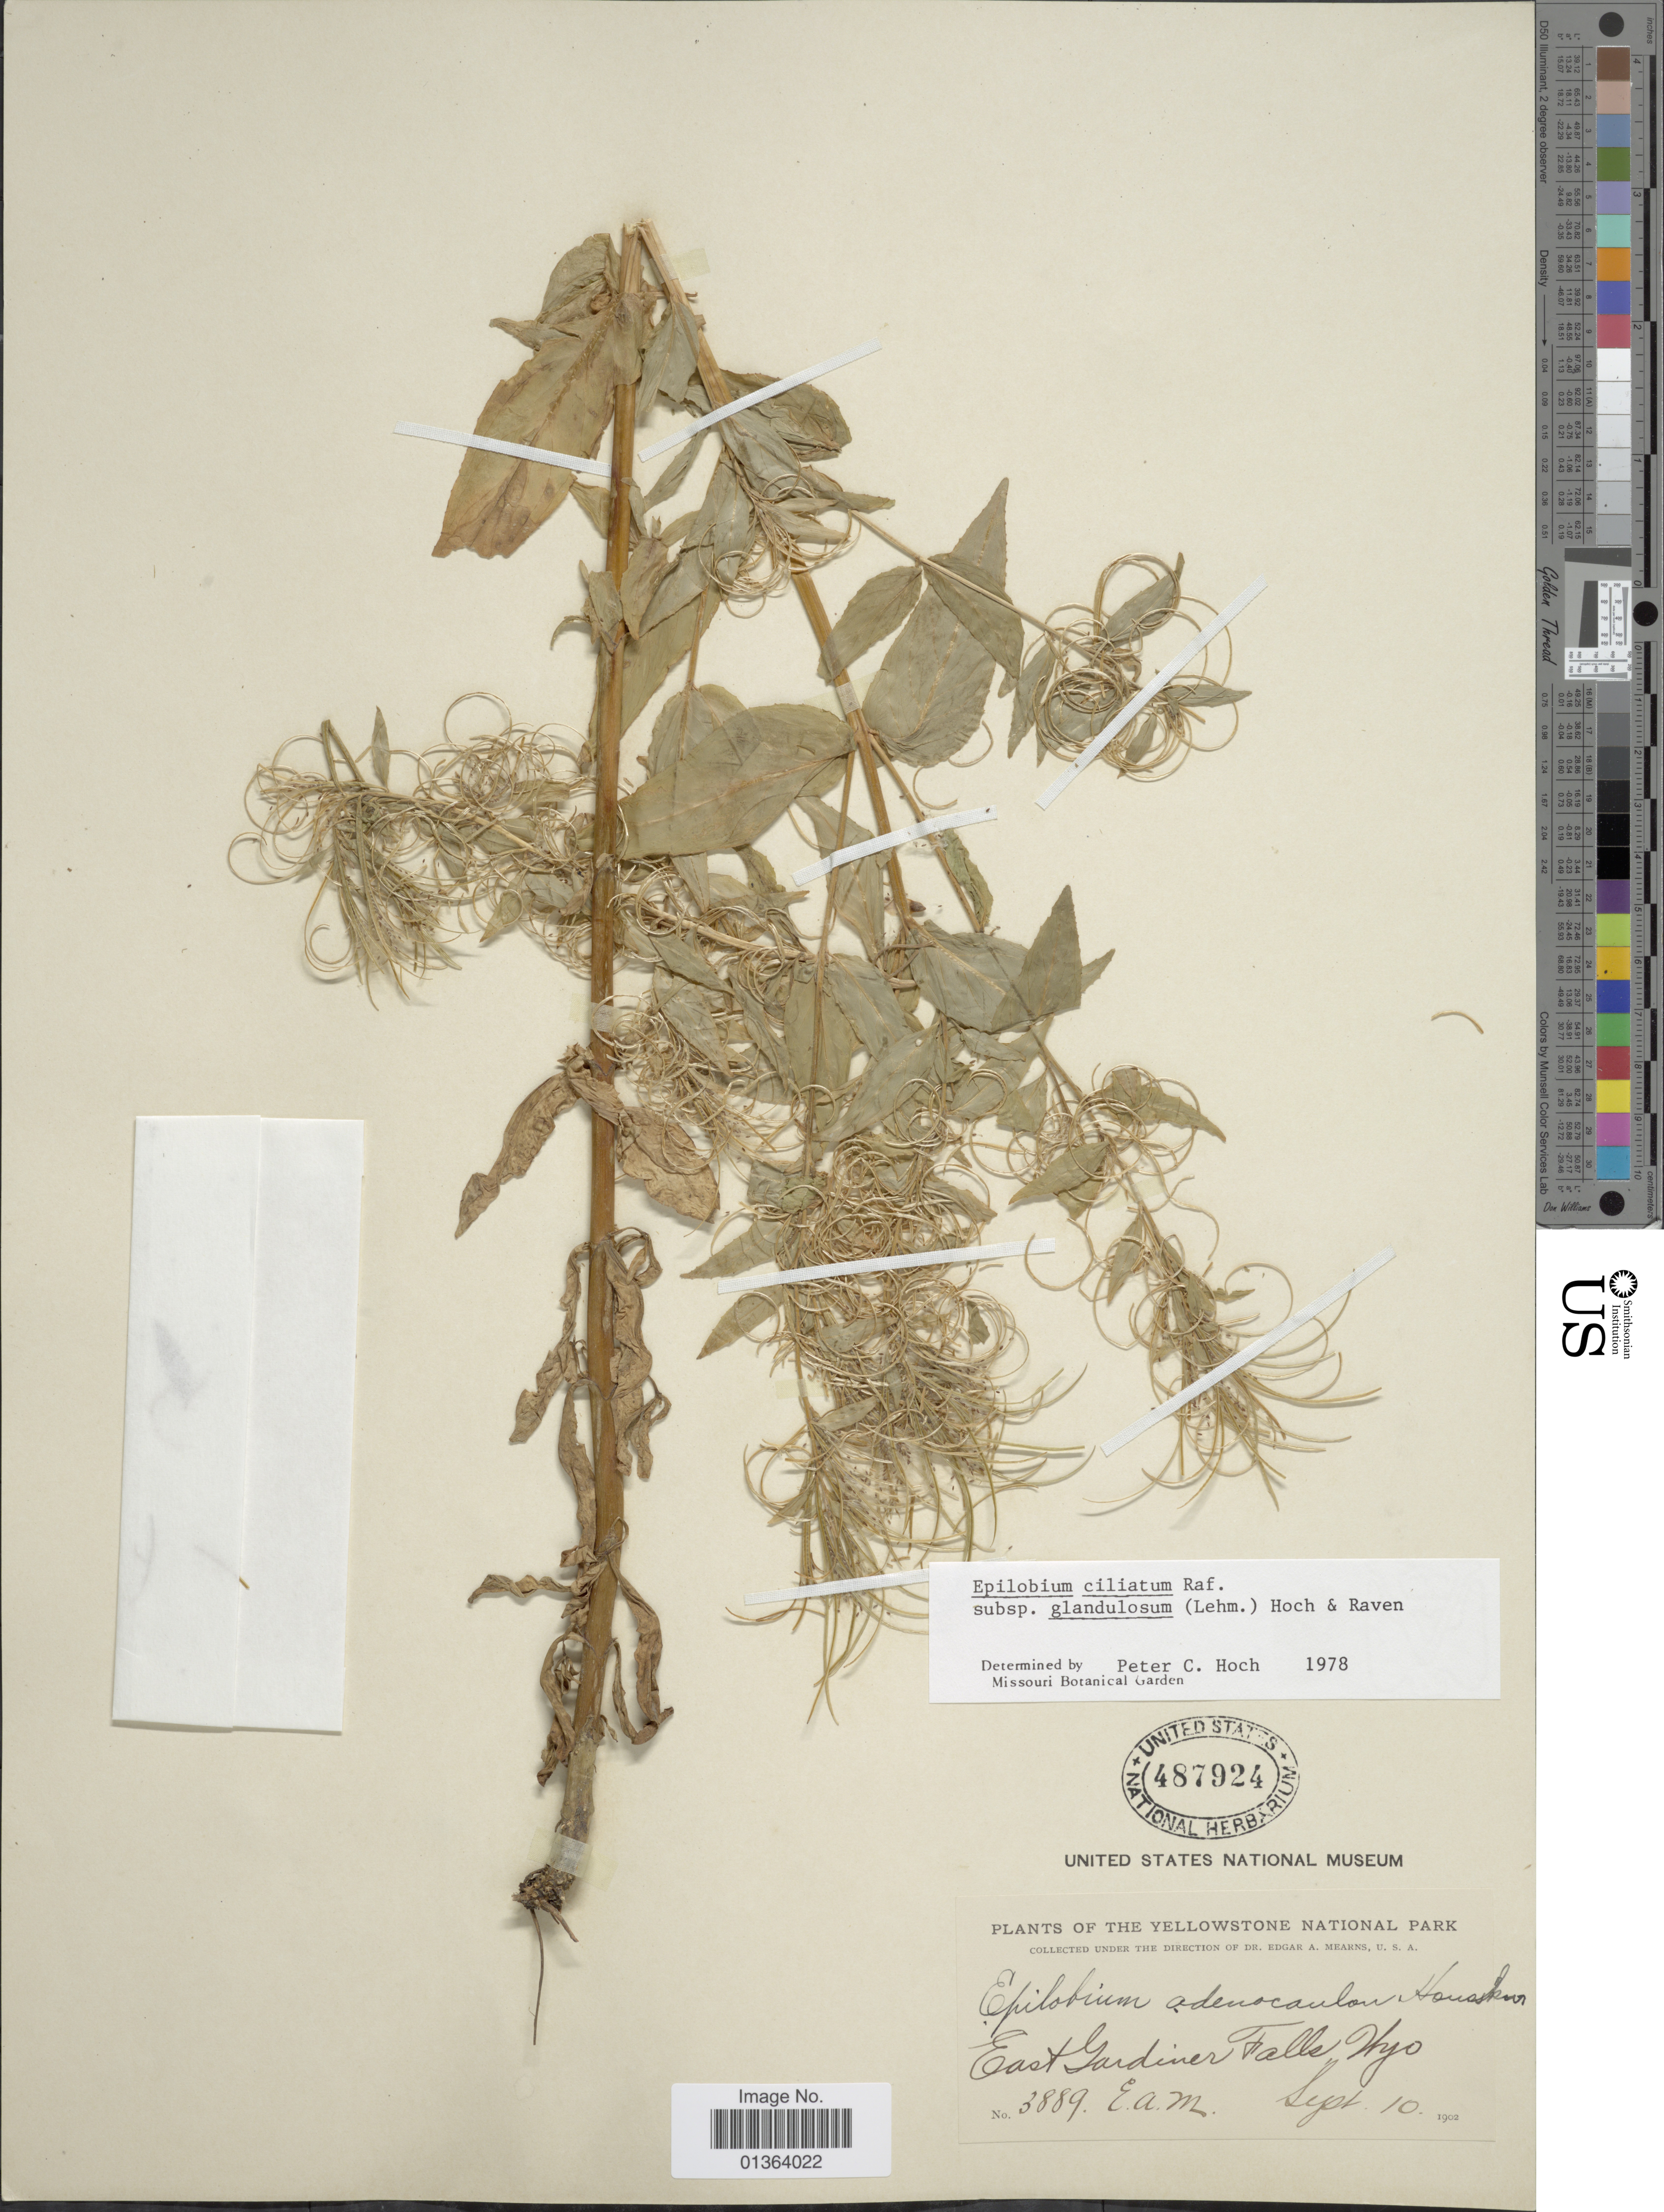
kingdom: Plantae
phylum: Tracheophyta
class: Magnoliopsida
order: Myrtales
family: Onagraceae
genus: Epilobium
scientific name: Epilobium ciliatum subsp. glandulosum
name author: (Lehm.) Hoch & P.H. Raven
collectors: E. A. Mearns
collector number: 3889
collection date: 1902-09-10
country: United States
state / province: Wyoming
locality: East Gardiner Falls.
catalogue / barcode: US 487924